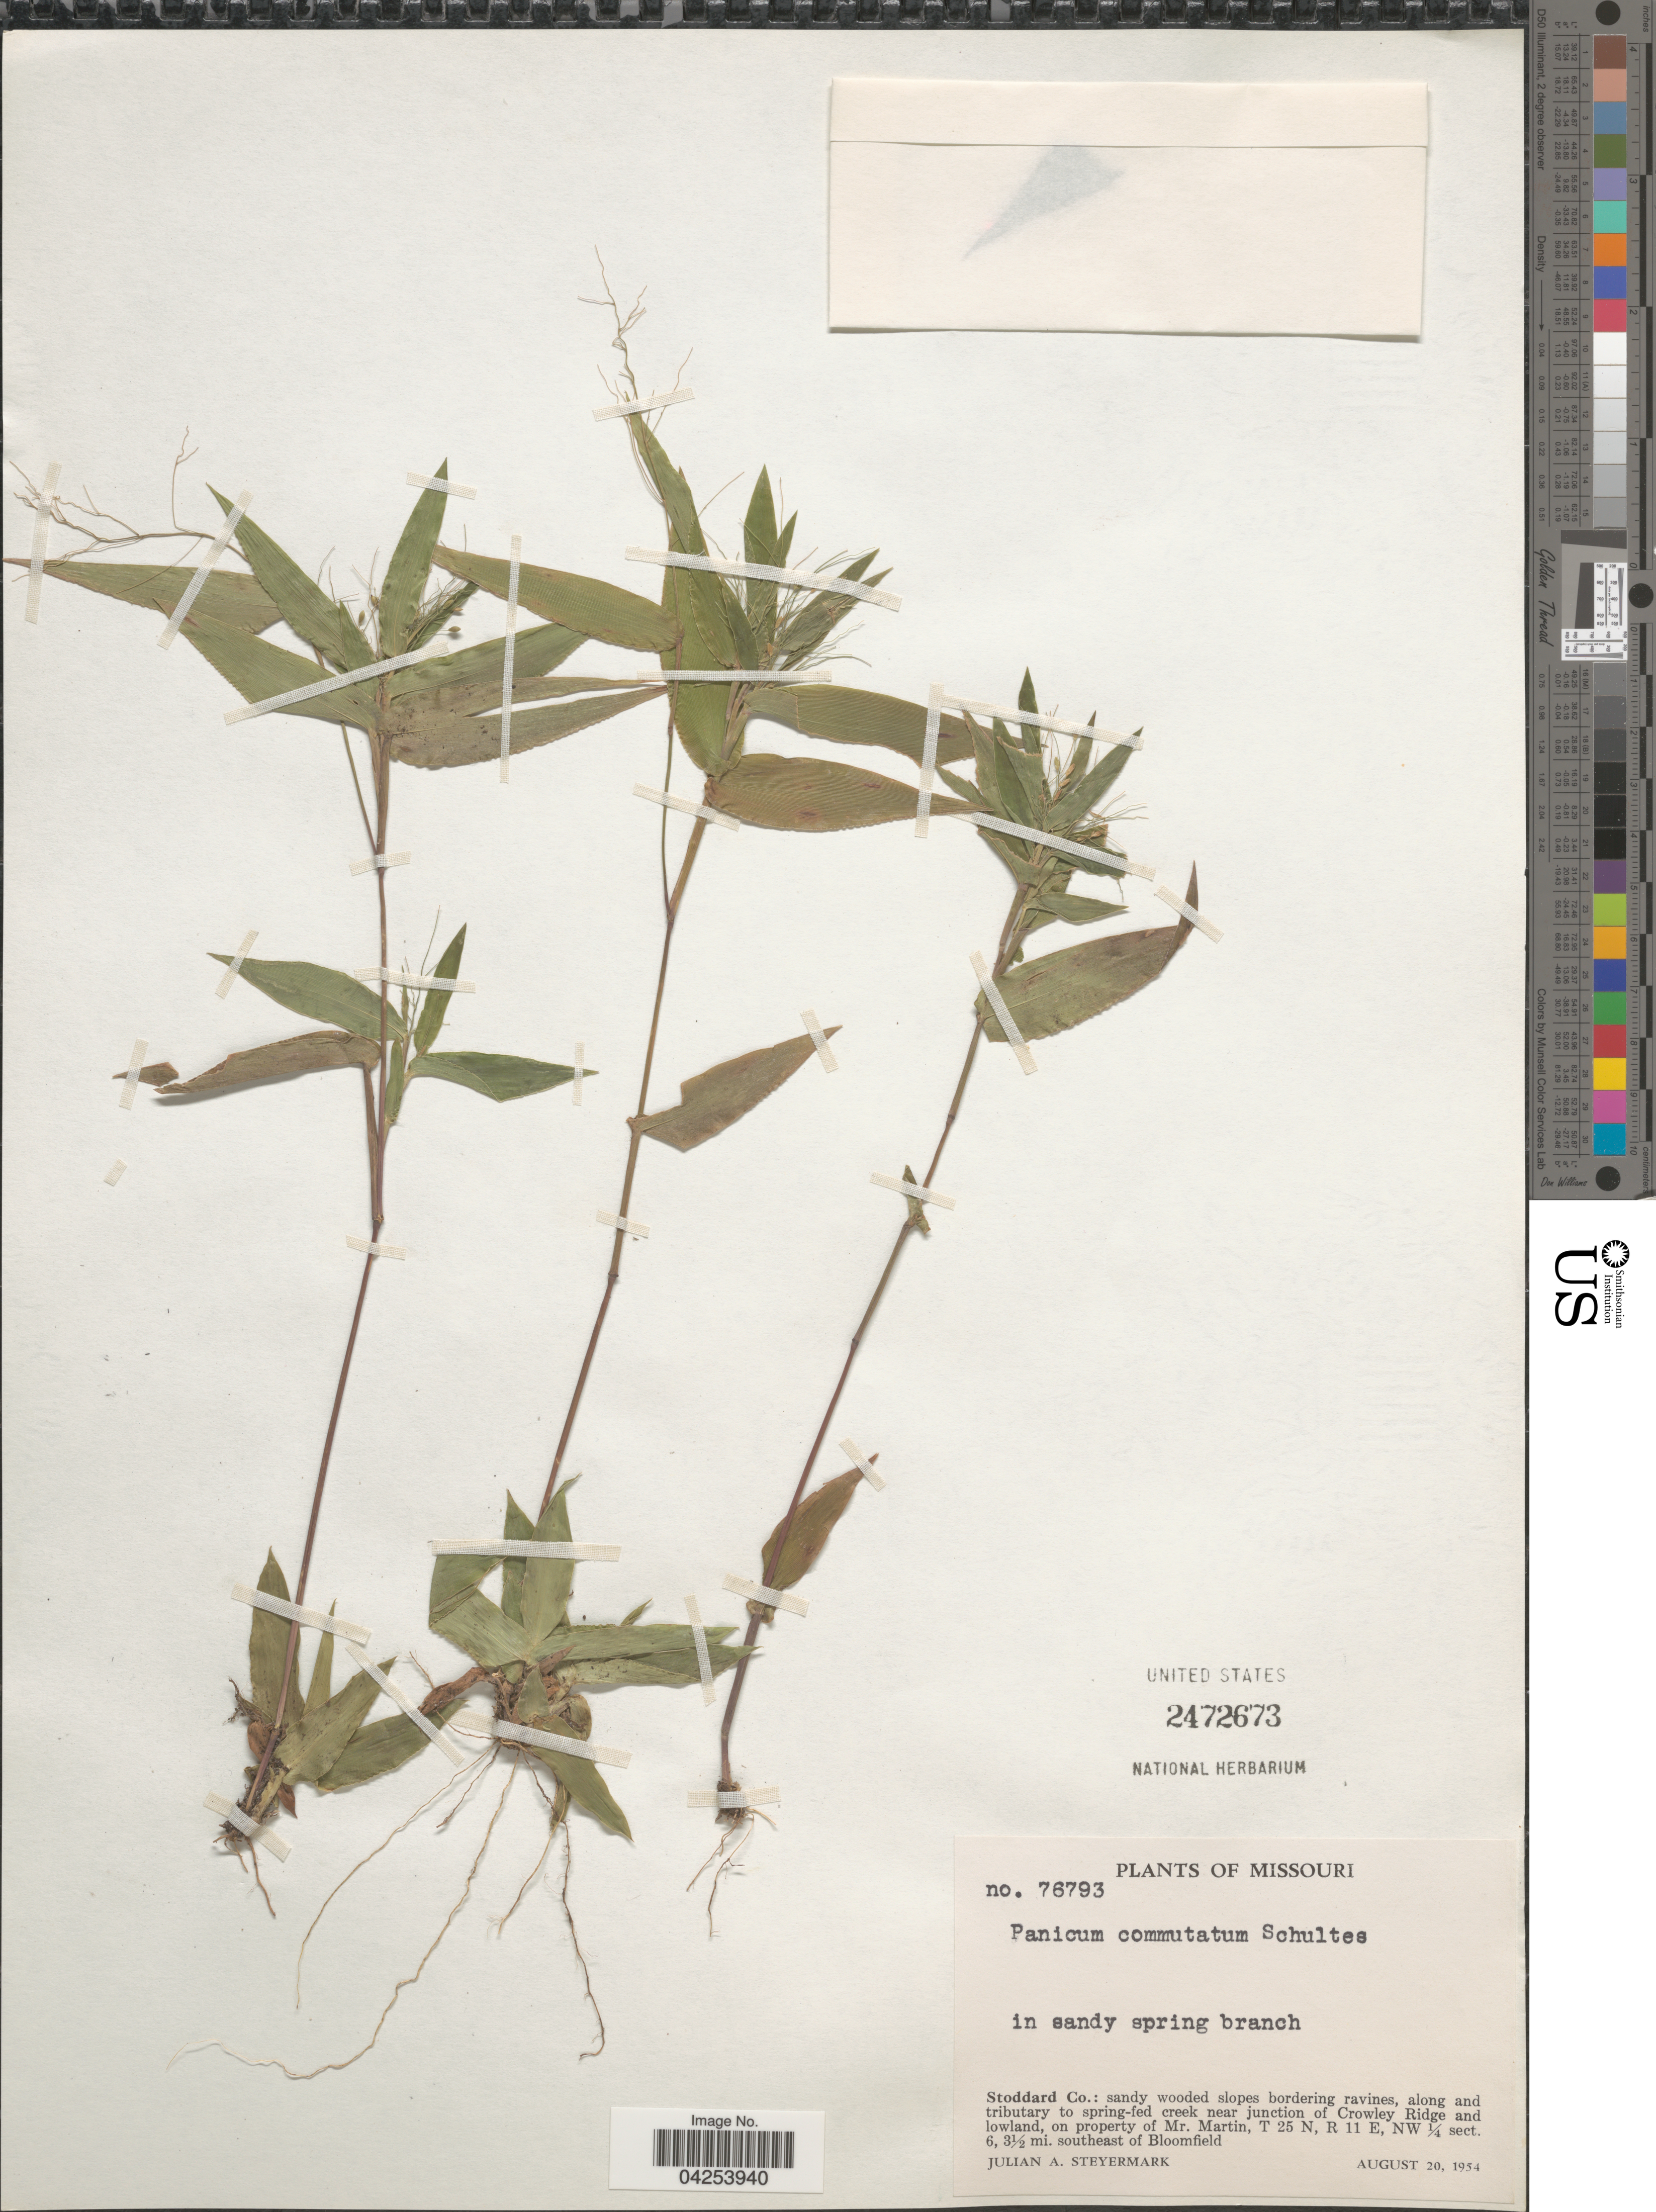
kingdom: Plantae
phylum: Tracheophyta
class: Liliopsida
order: Poales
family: Poaceae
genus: Dichanthelium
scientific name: Dichanthelium commutatum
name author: (Schult.) Gould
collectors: J. Steyermark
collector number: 76793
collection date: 1954-08-20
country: United States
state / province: Missouri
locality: Stoddard Co.: sandy wooded slopes bordering ravines, along and tributary to spring-fed creek near junction of Crowley Ridge and lowland, on property of Mr. Martin, T 25 N, R 11 E, NW ¼ sect. 6, 3½ mi. southeast of Bloomfield.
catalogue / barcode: US 2472673